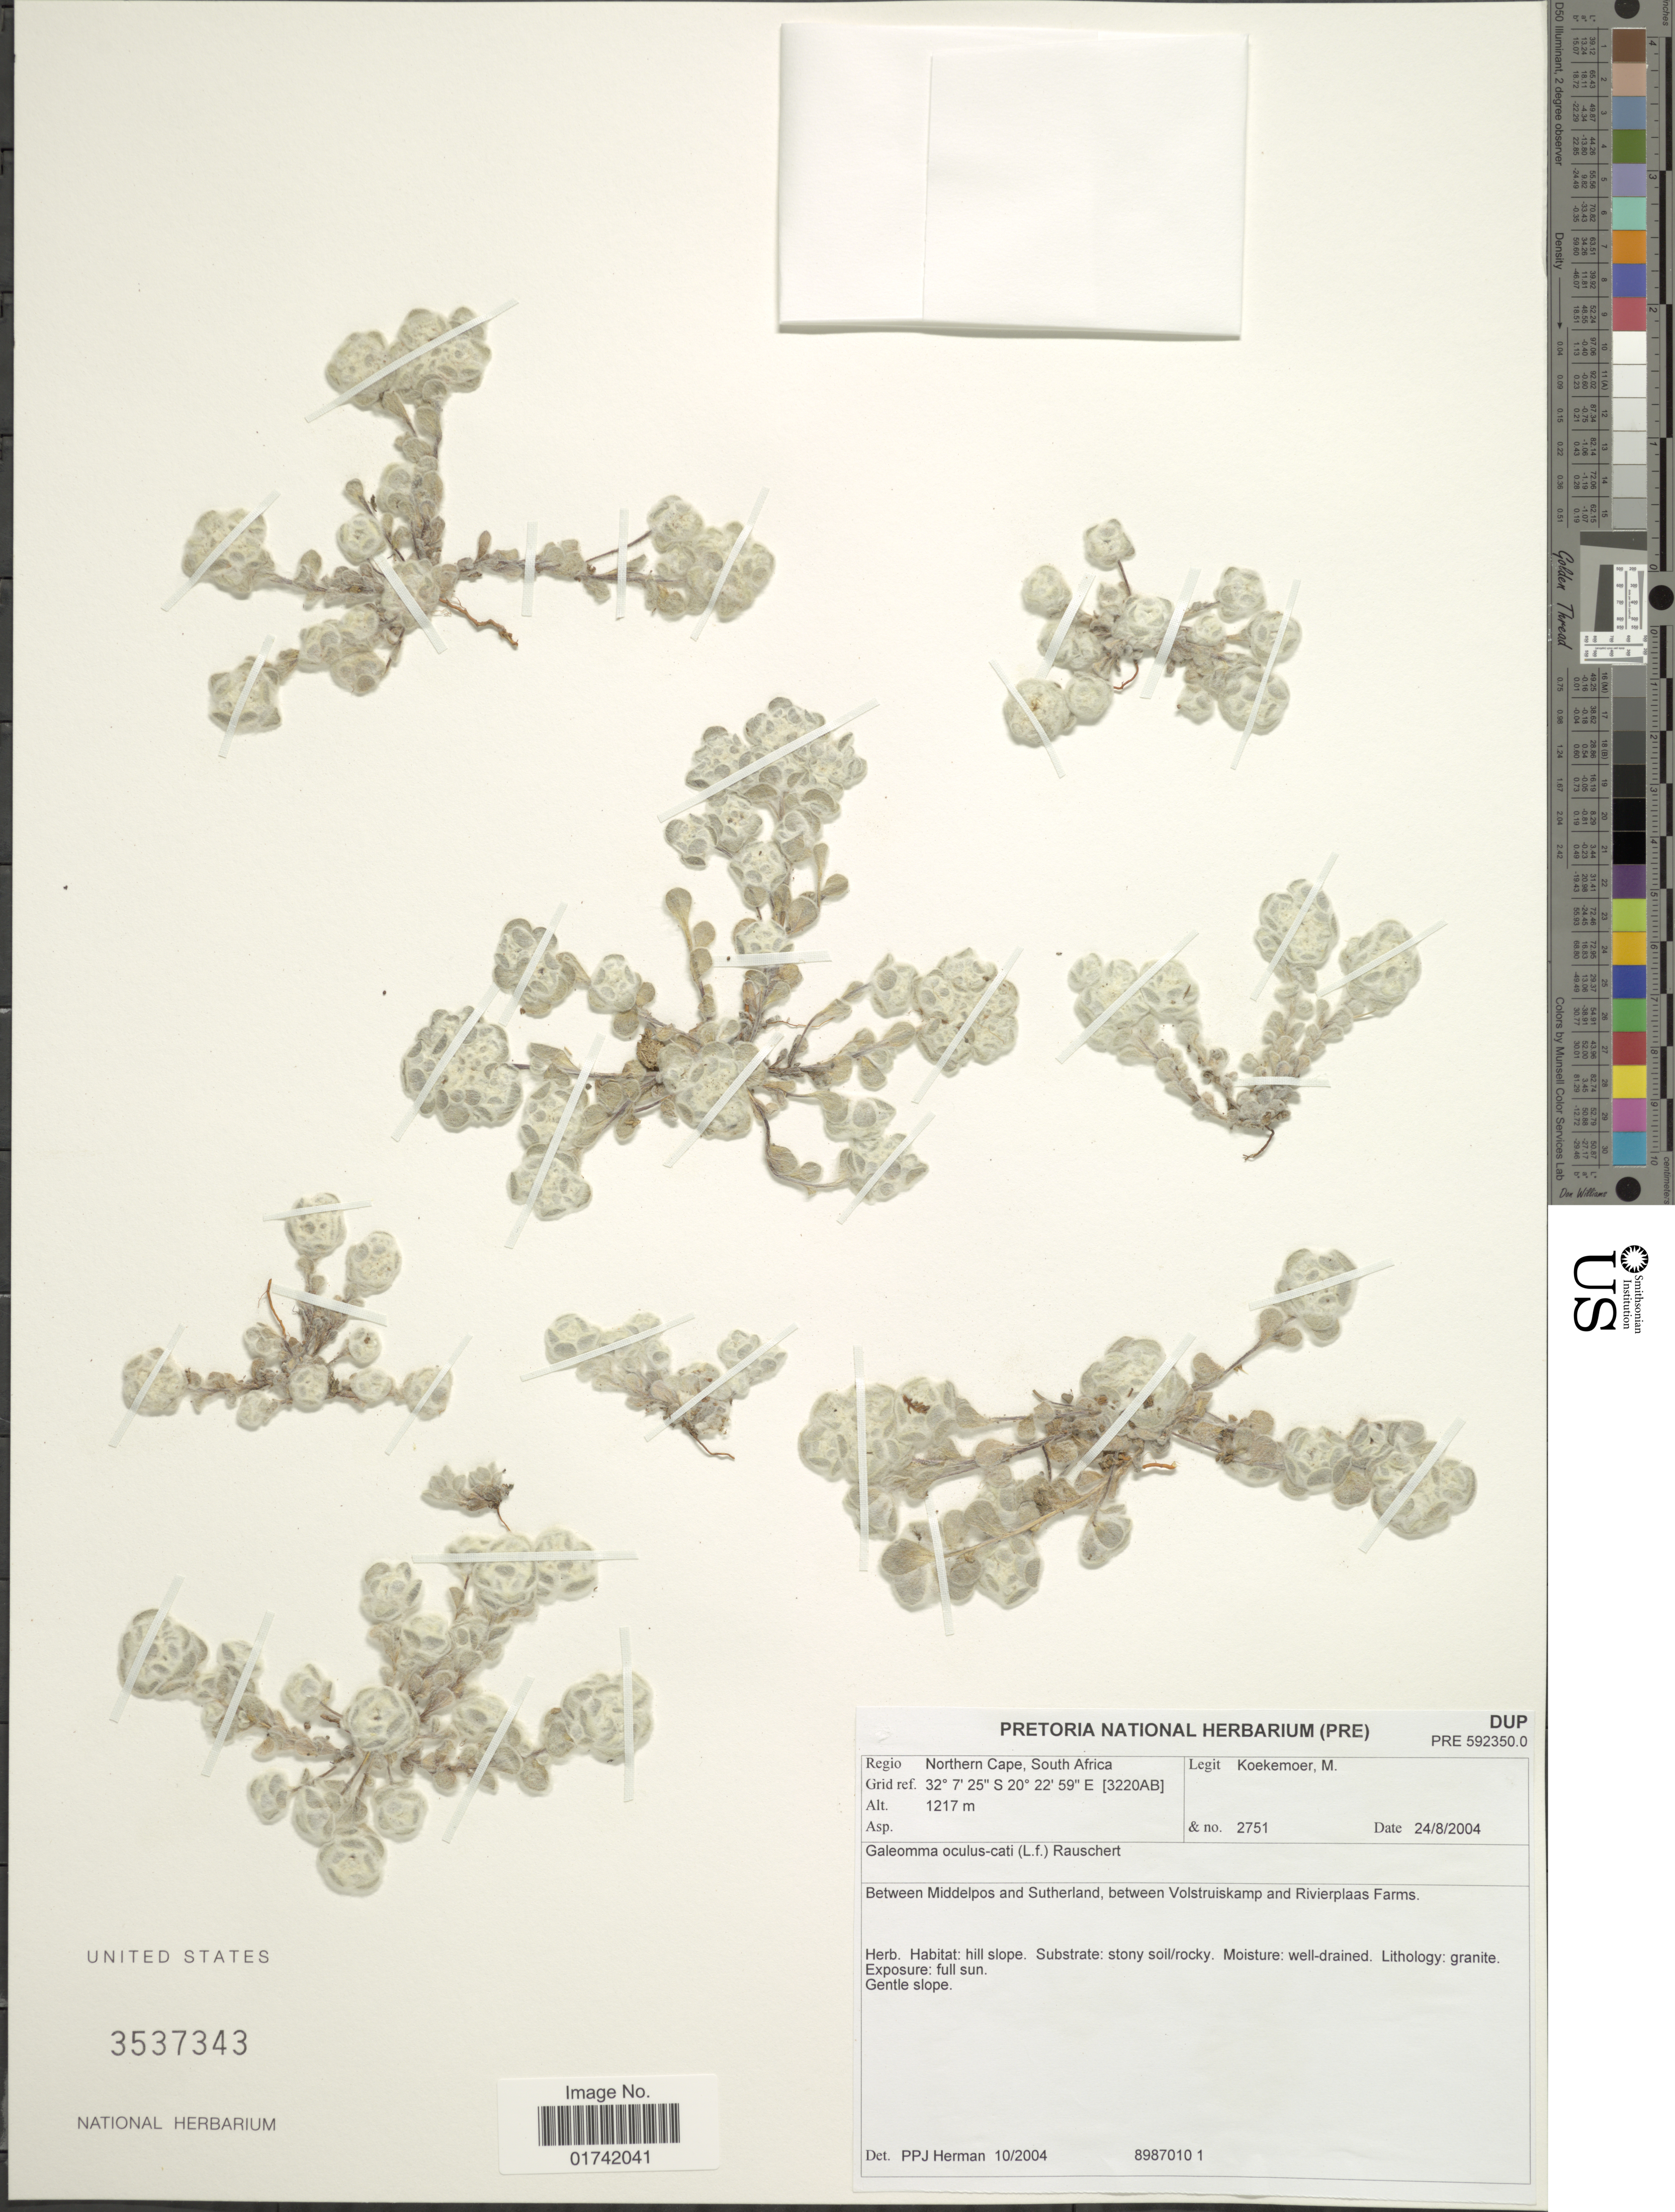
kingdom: Plantae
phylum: Tracheophyta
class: Magnoliopsida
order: Asterales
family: Asteraceae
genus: Galeomma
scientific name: Galeomma oculus-cati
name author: (L. f.) Rauschert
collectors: M. Koekemoer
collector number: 2751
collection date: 2004-08-24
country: South Africa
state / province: Northern Cape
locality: Between Middelpos and Sutherland, between Volstriuskamp and Riverplaas Farms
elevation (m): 1217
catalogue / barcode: US 3537343